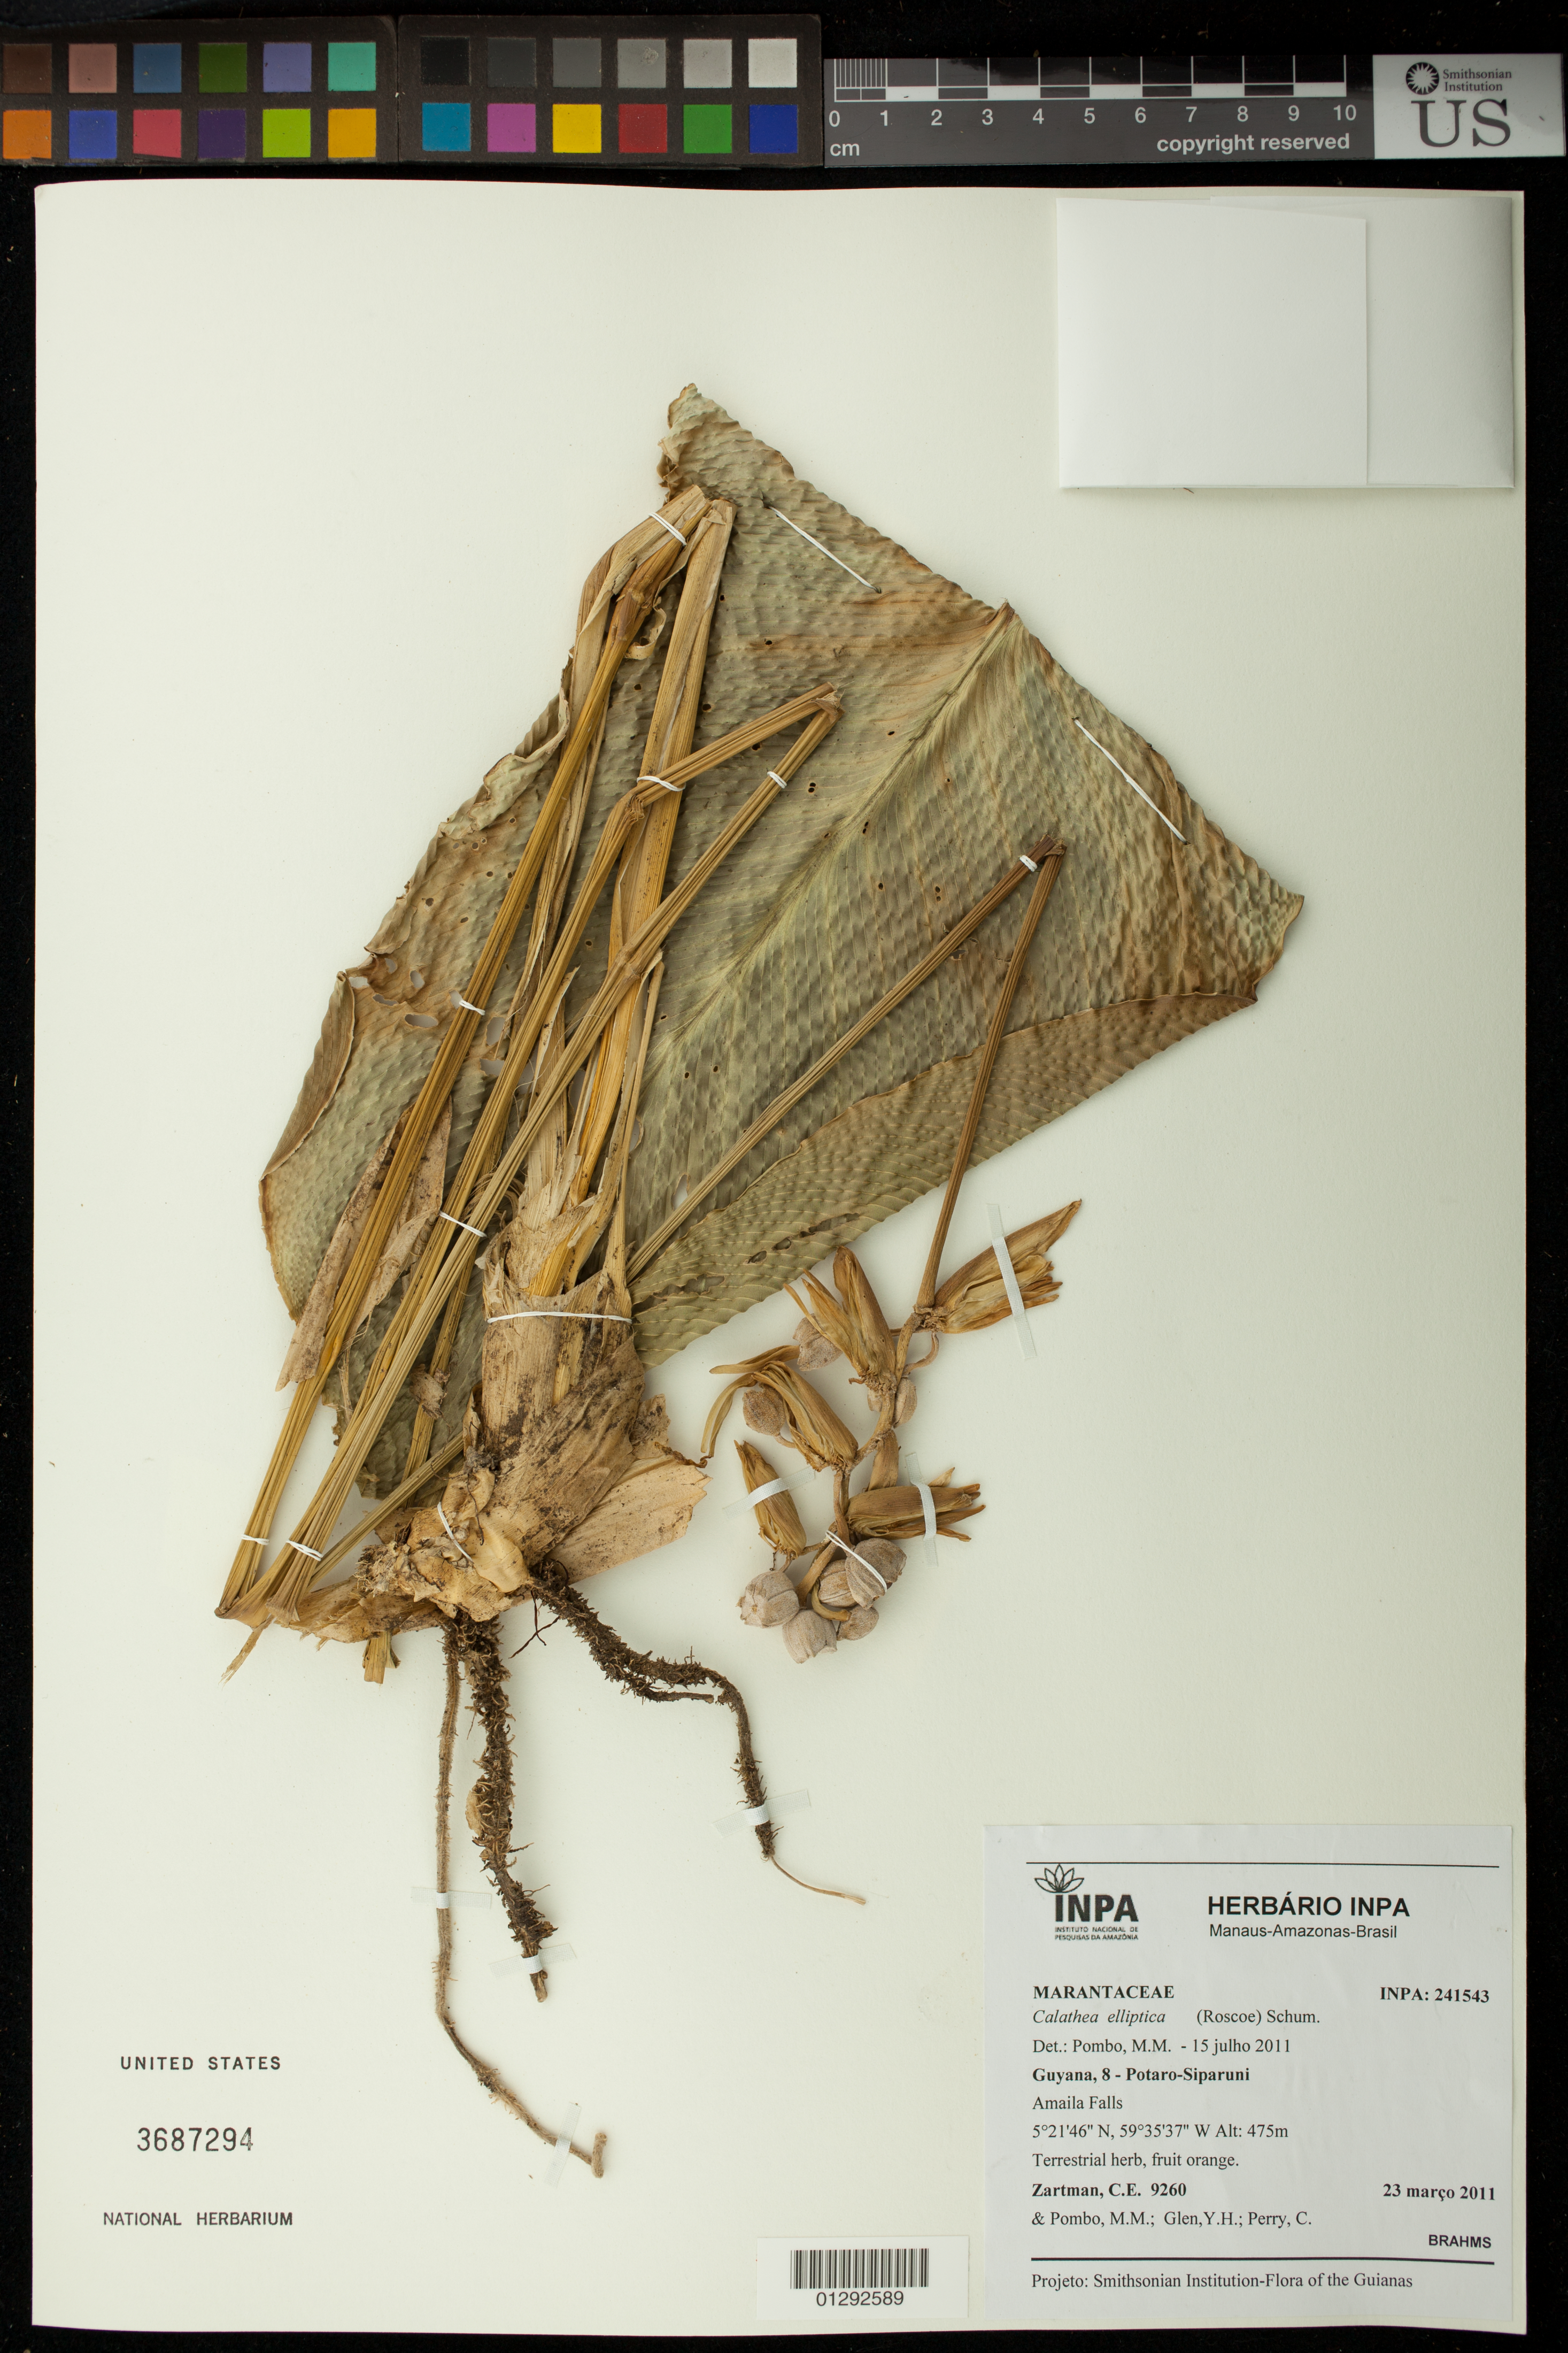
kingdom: Plantae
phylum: Tracheophyta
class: Liliopsida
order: Zingiberales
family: Marantaceae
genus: Goeppertia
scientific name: Goeppertia elliptica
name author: (Roscoe) Borchs. & S. Suárez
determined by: Strong, M. T., (US), Smithsonian Institution - National Museum of Natural History (UNITED STATES)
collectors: C. Zartman, M. Pombo, Y. Glen & C. Perry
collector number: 9260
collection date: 2011-03-23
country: Guyana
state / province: Potaro-Siparuni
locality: Amaila Falls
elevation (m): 475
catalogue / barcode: US 3687294